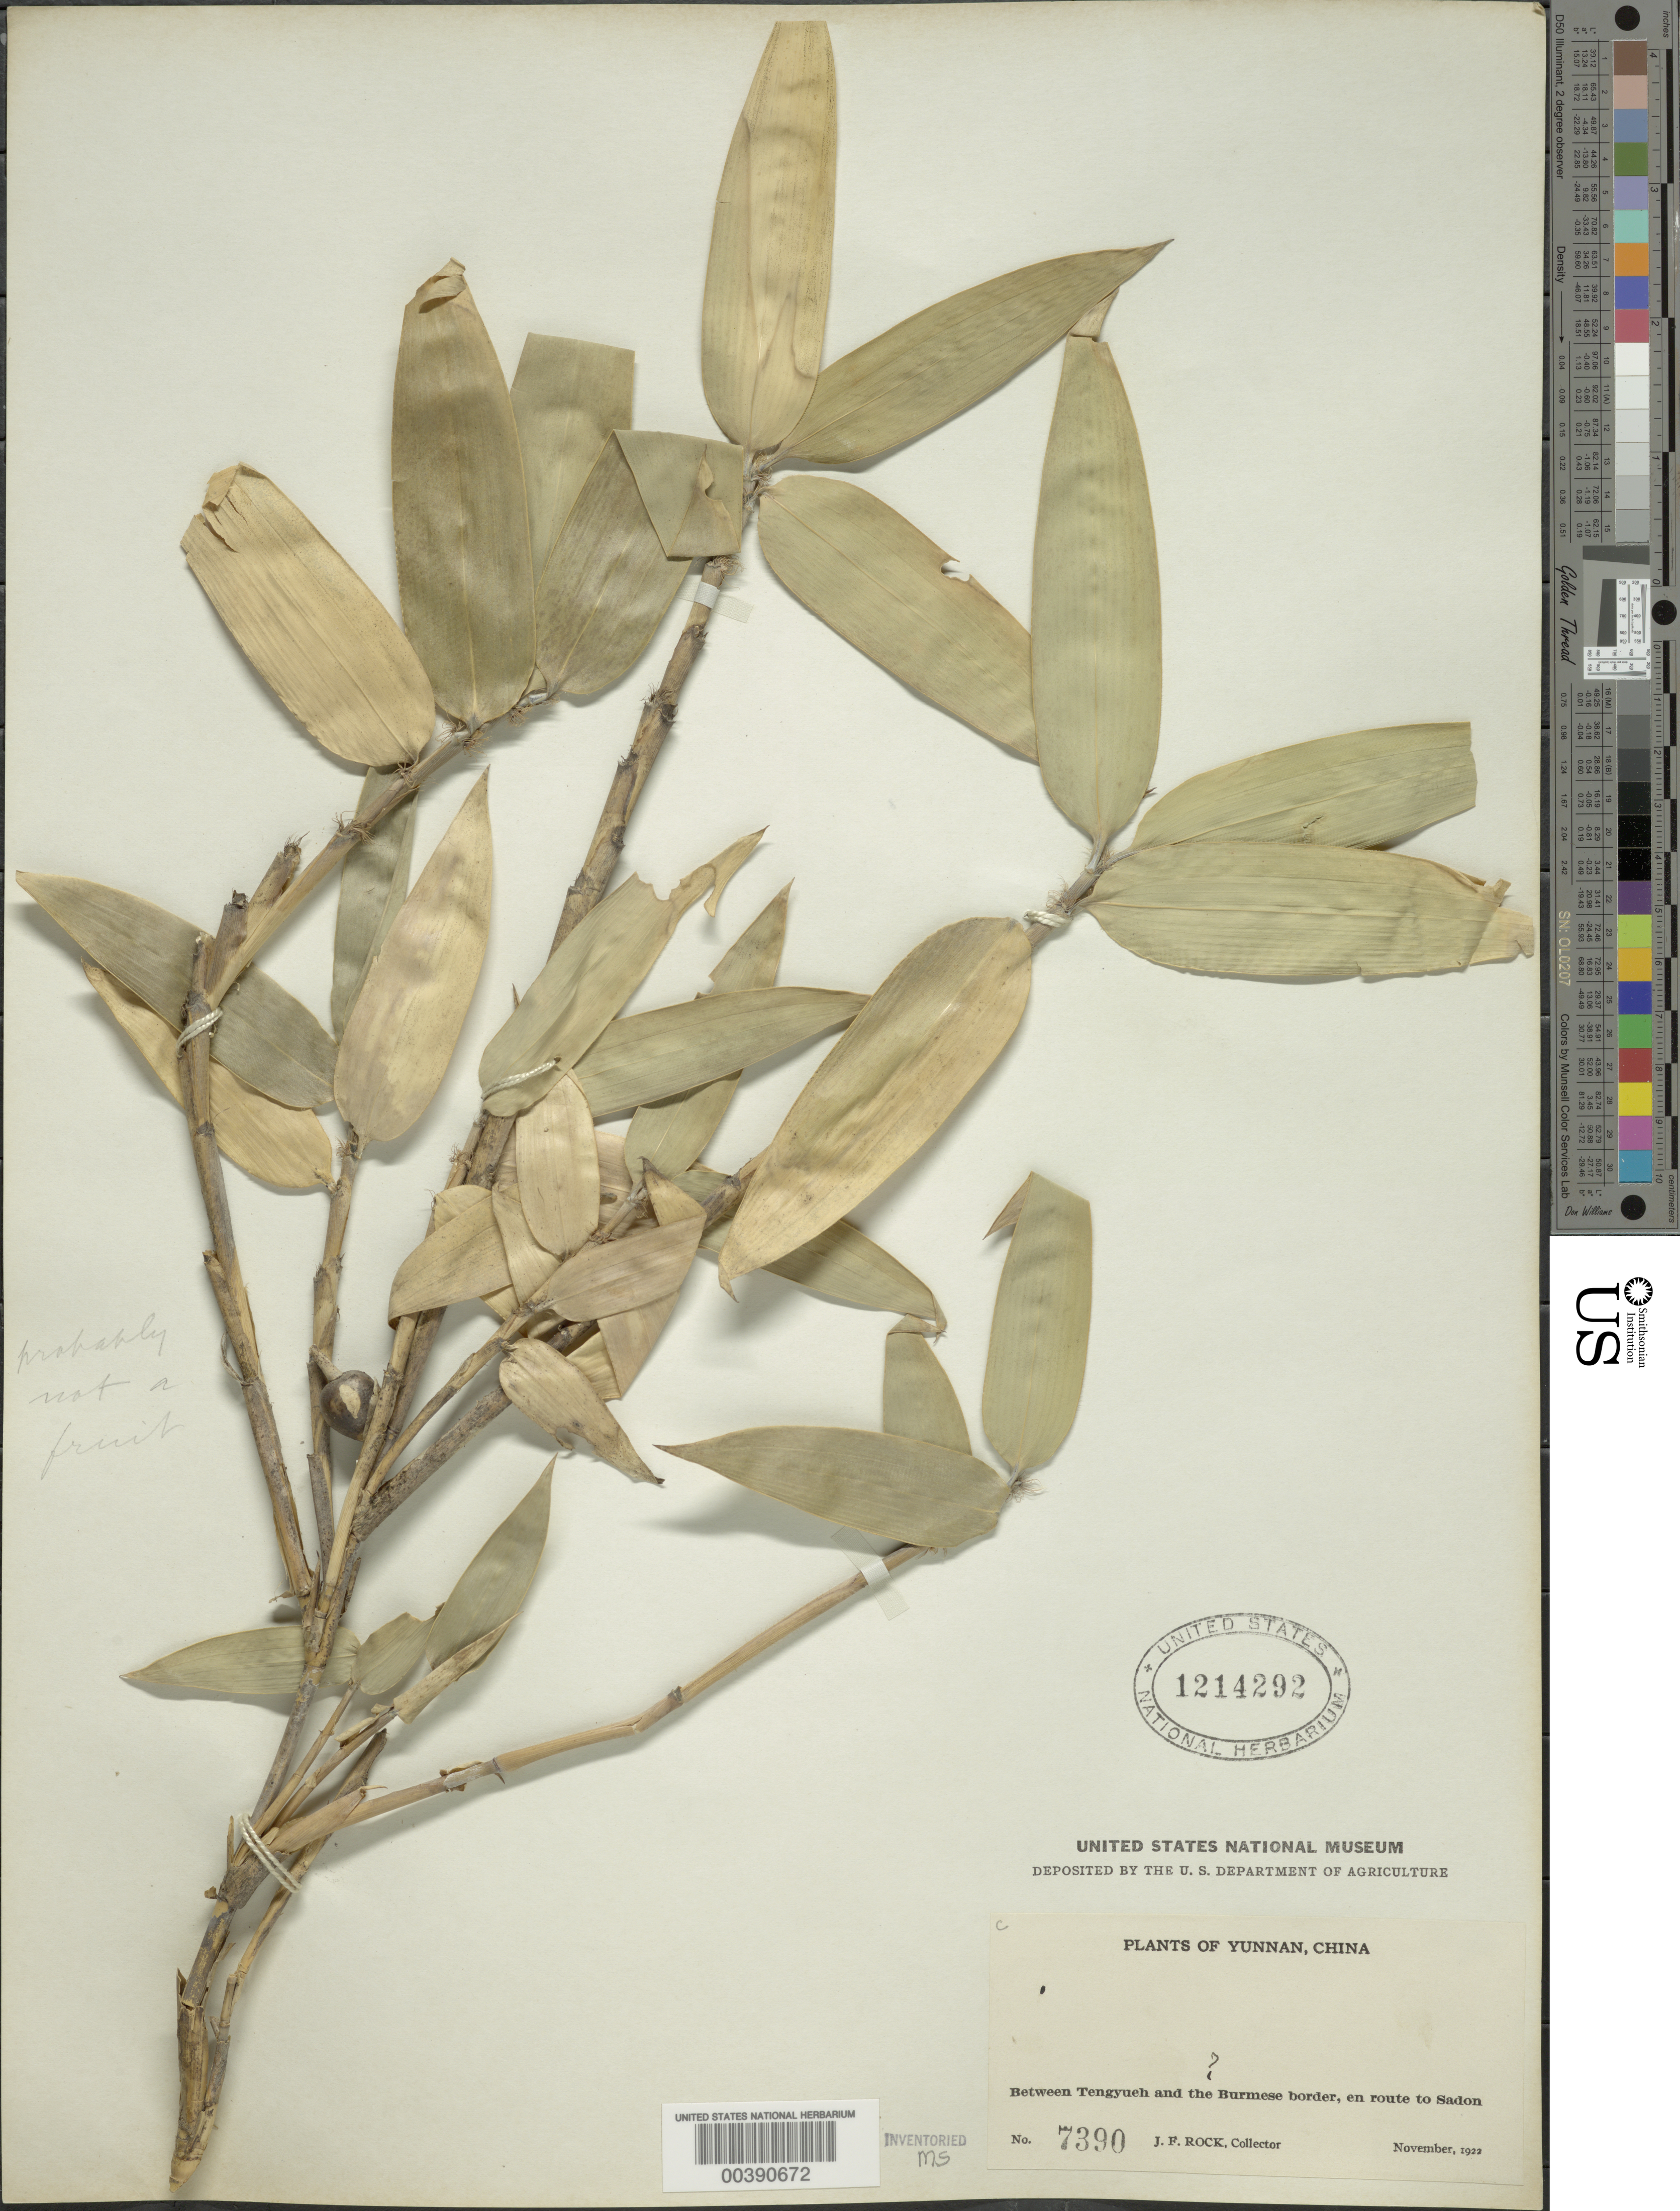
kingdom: Plantae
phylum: Tracheophyta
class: Liliopsida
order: Poales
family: Poaceae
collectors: J. F. Rock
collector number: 7390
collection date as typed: Nov 1922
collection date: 1922-11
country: China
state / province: Yunnan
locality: Between tengyueh and the burmese border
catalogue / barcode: US 1214292